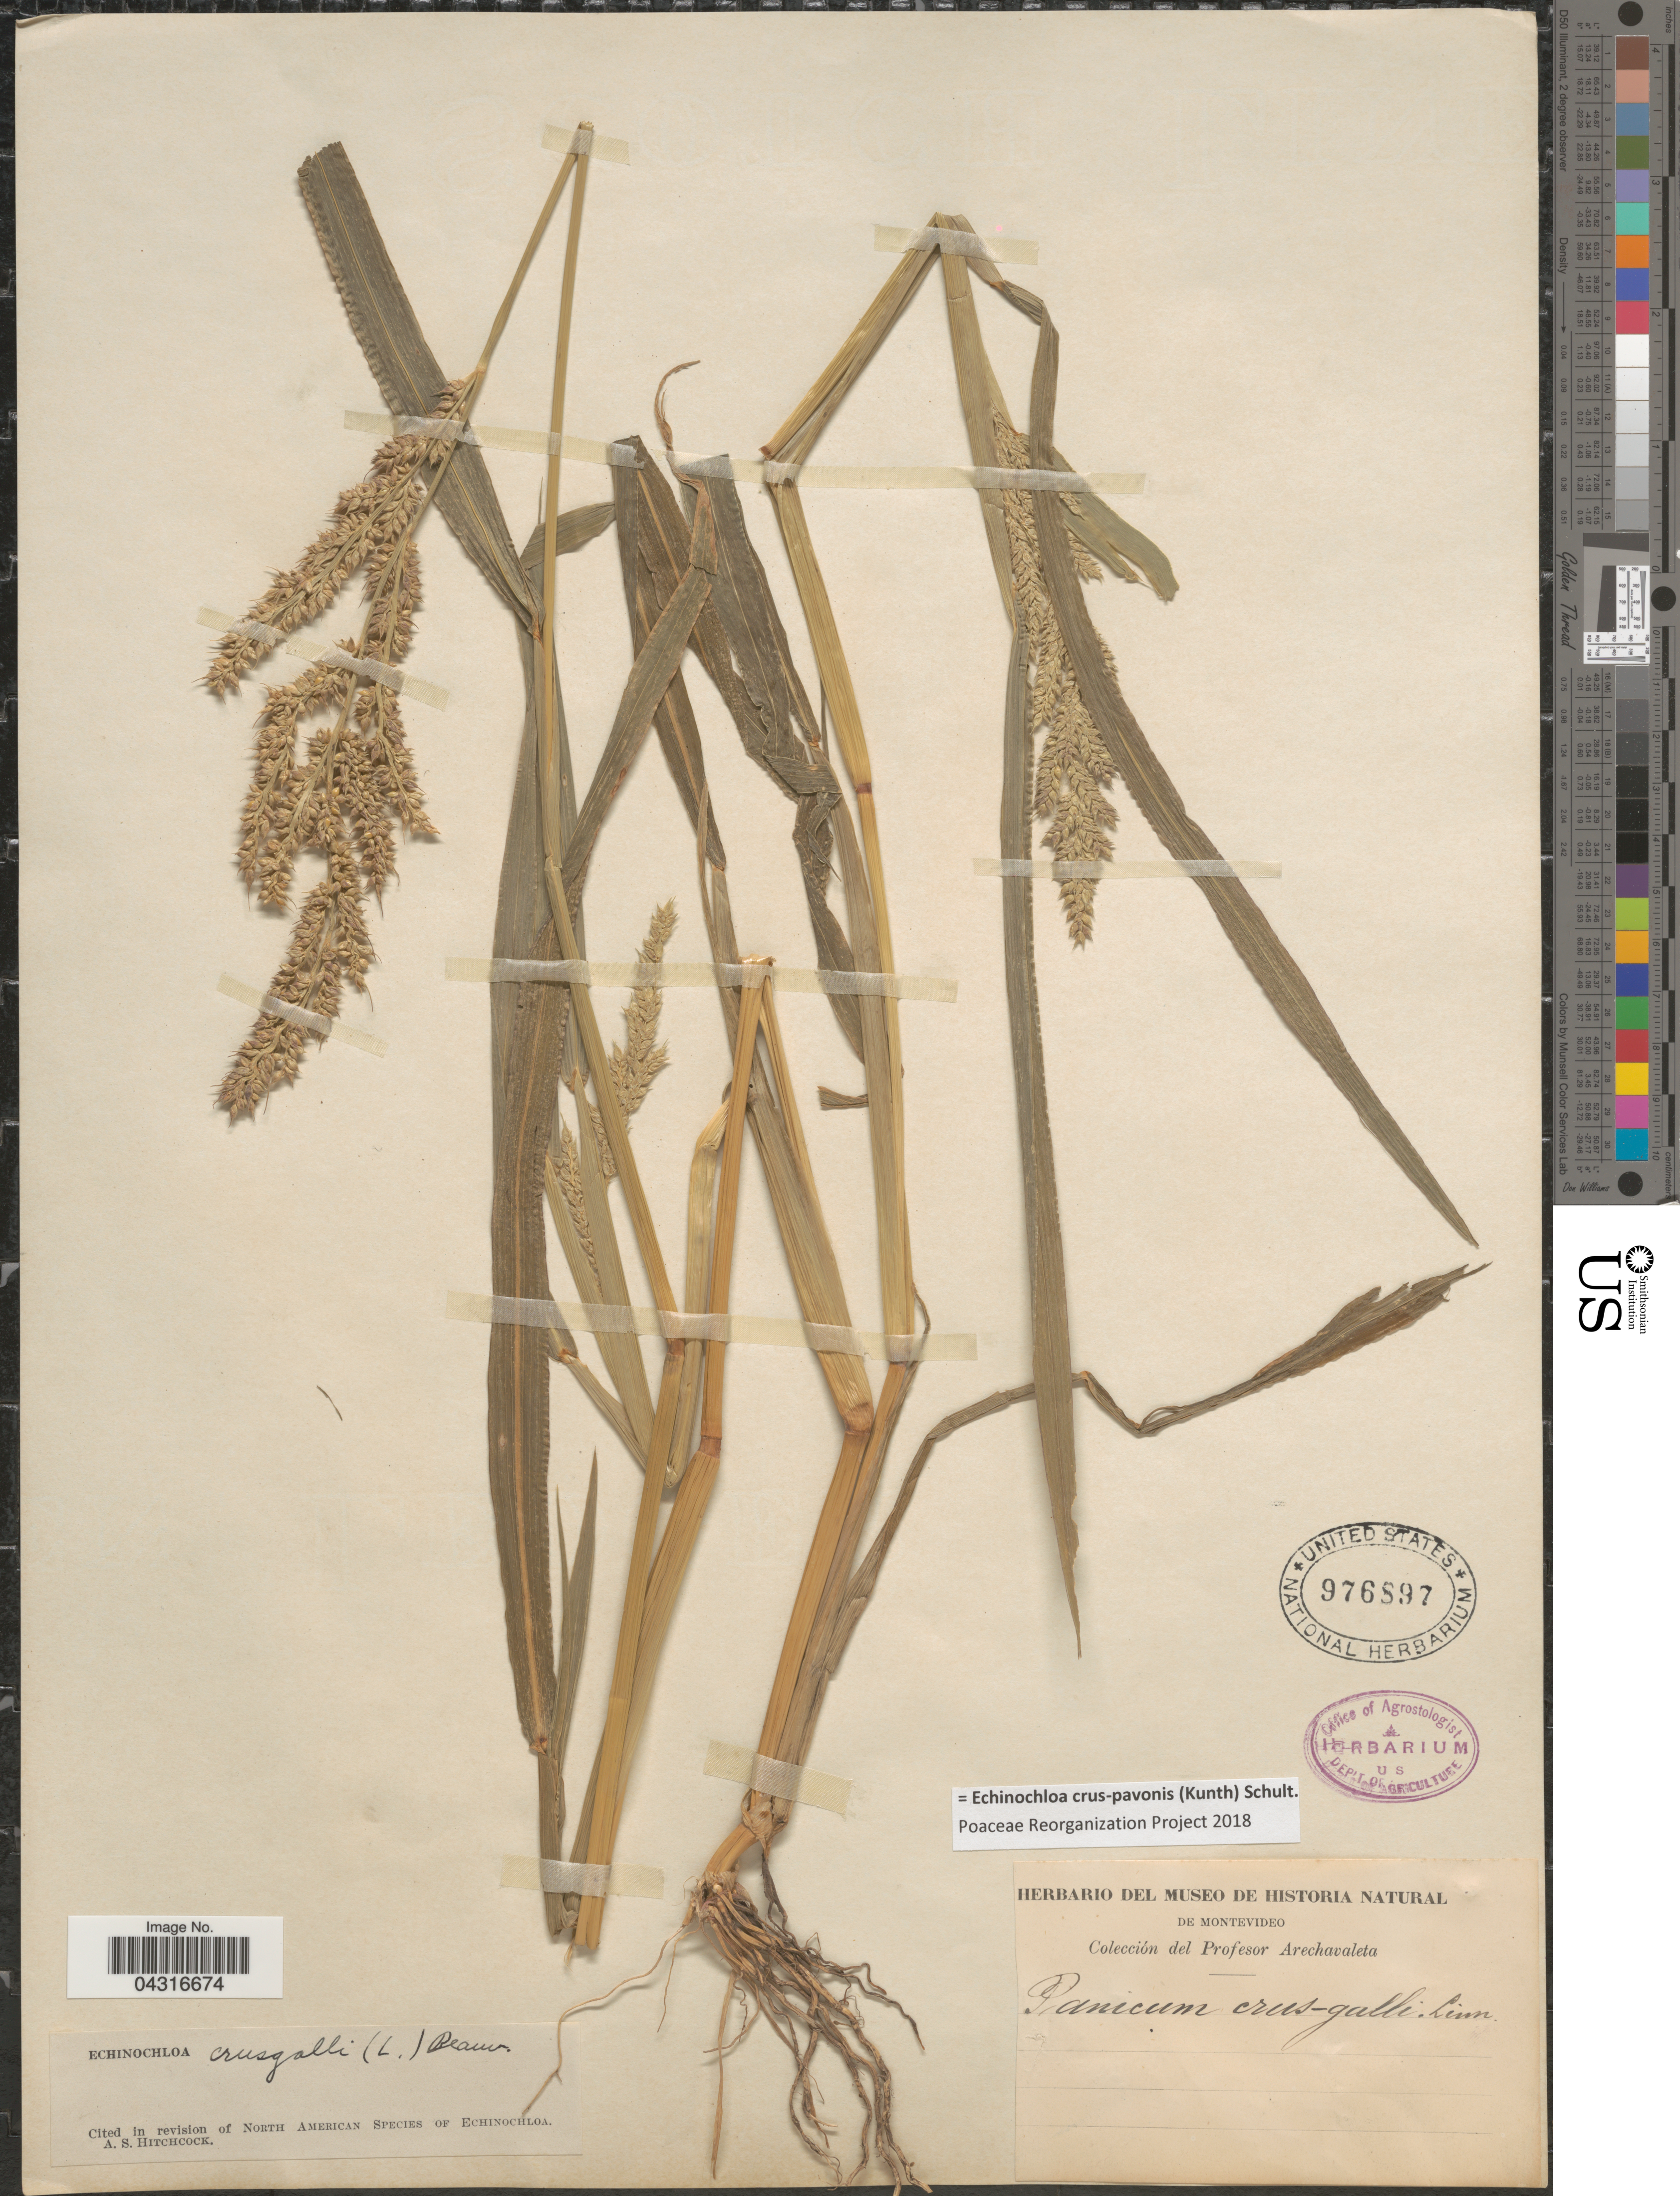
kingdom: Plantae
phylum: Tracheophyta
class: Liliopsida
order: Poales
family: Poaceae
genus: Echinochloa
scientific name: Echinochloa crus-pavonis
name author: (Kunth) Schult.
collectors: Arechavaleta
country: Uruguay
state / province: Montevideo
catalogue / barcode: US 976897